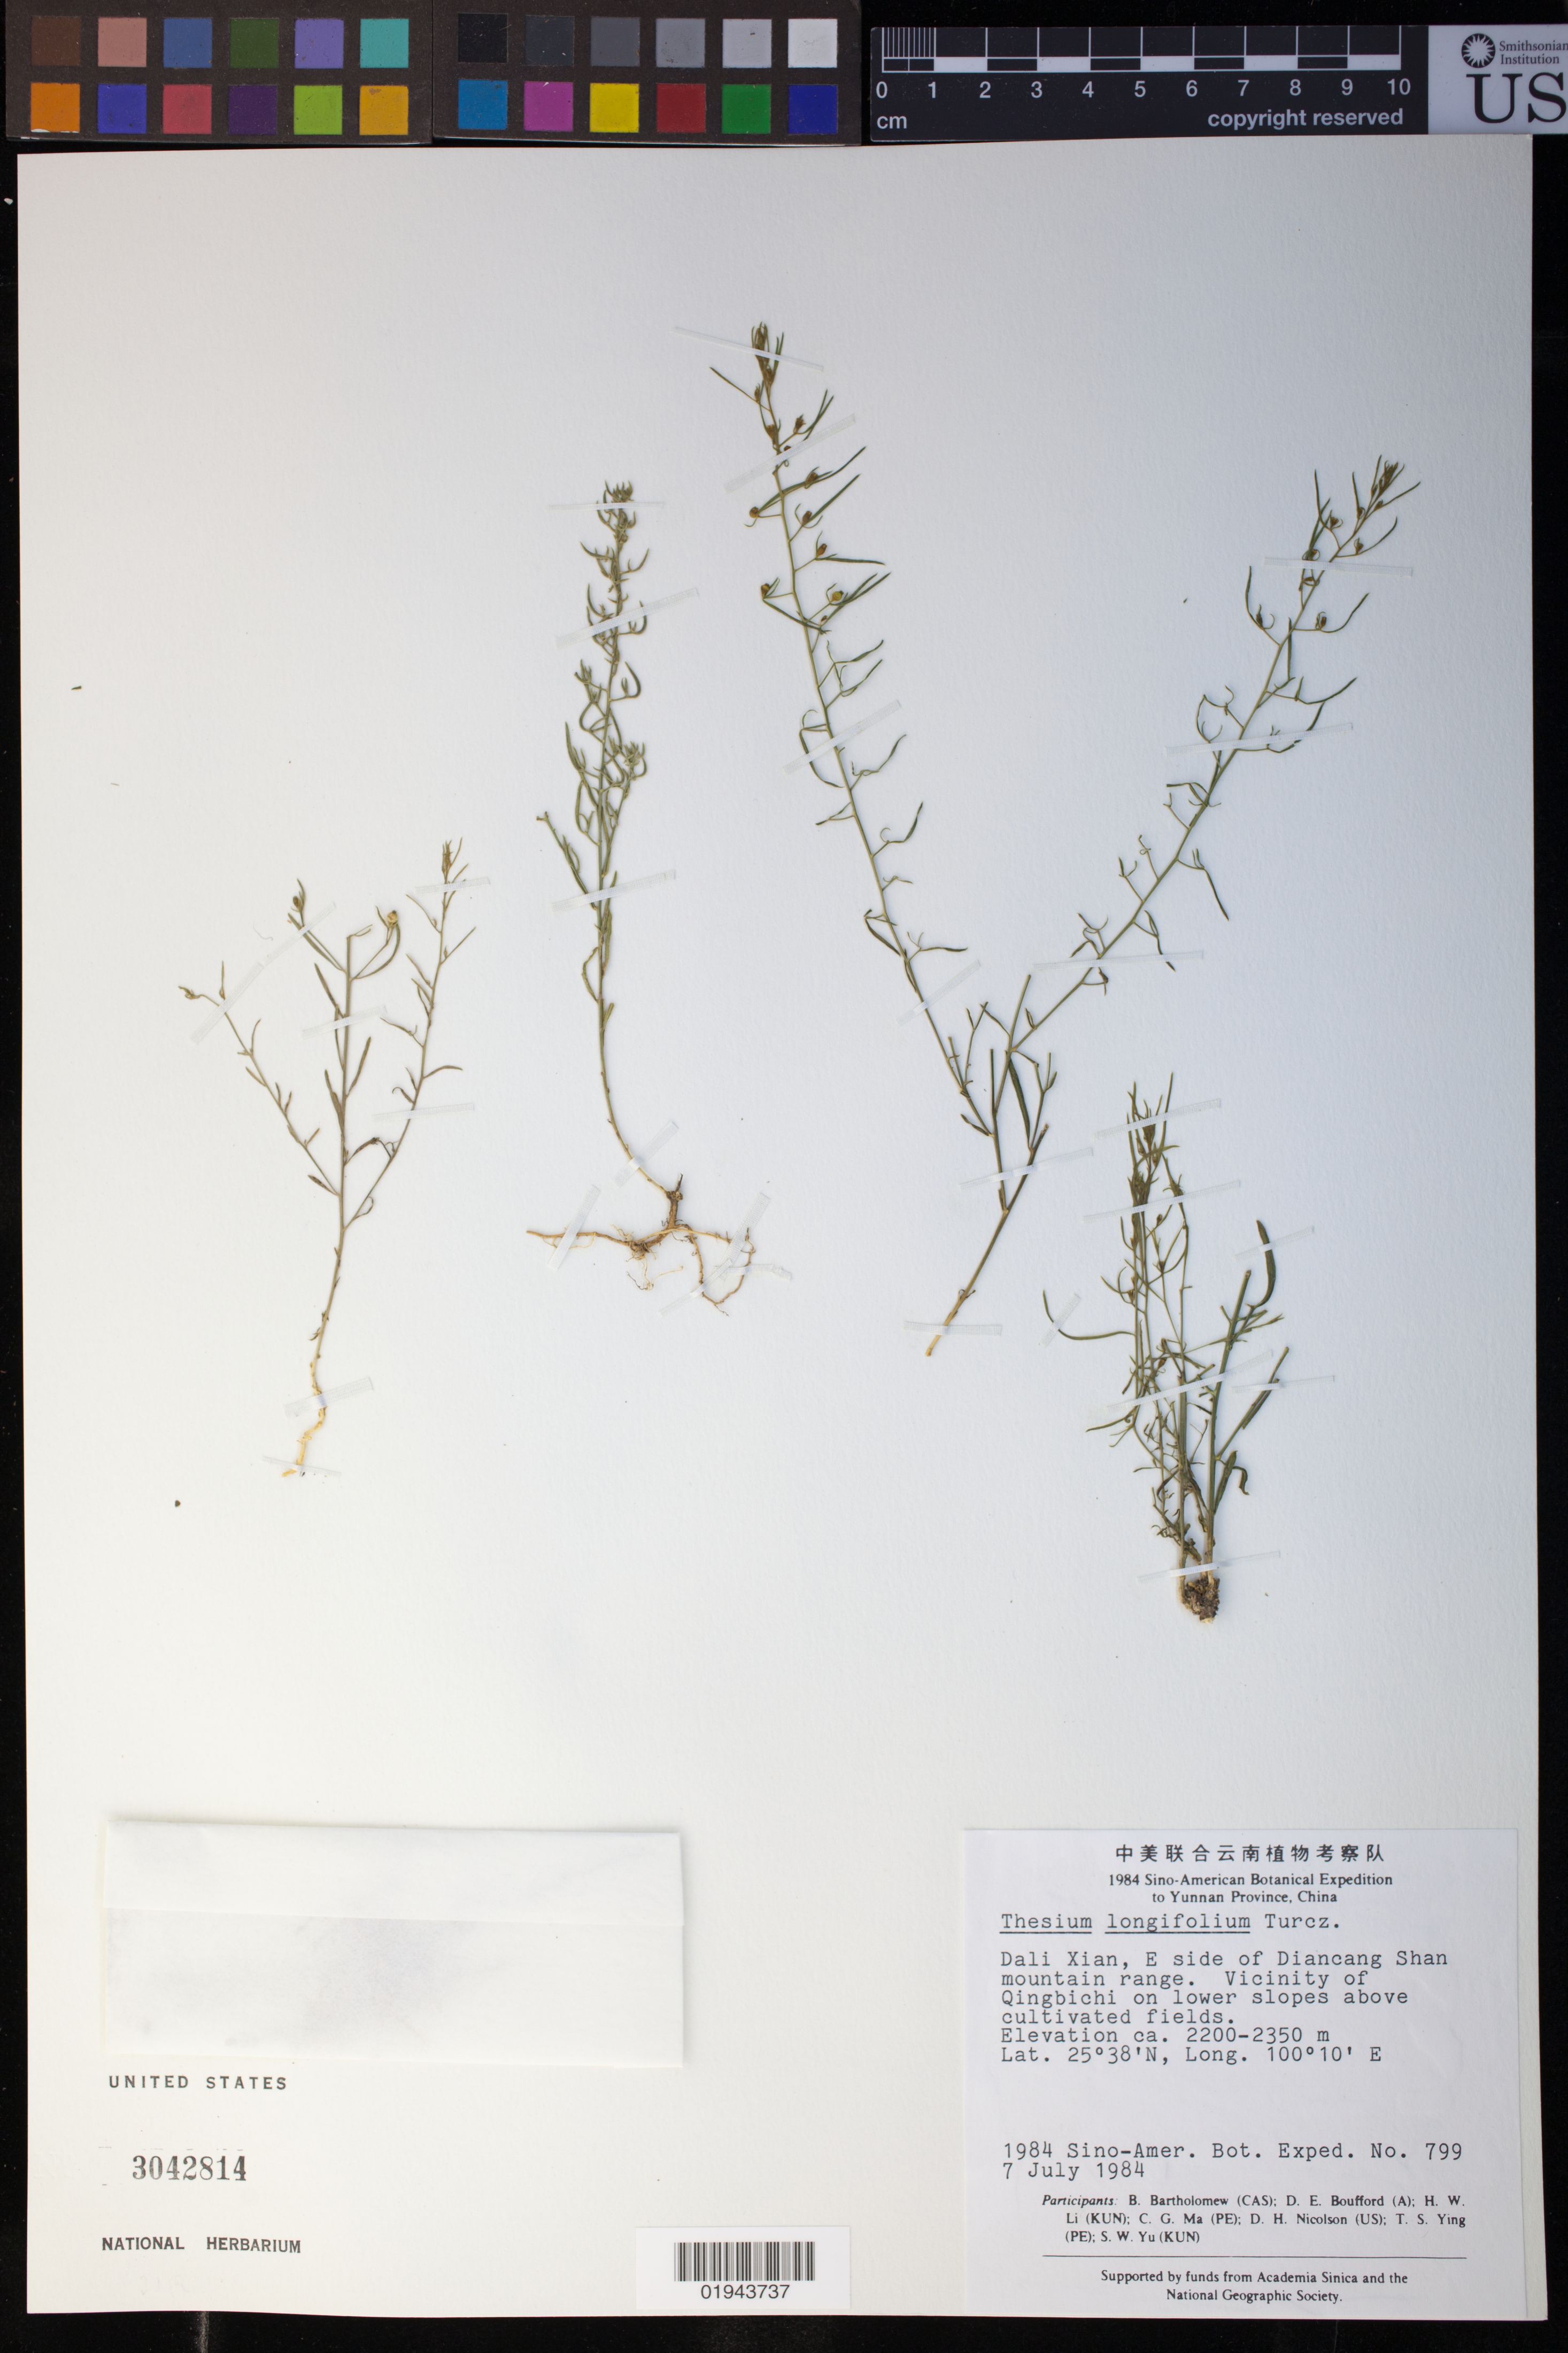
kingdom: Plantae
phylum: Tracheophyta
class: Magnoliopsida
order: Santalales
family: Thesiaceae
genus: Thesium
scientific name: Thesium longifolium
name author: Turcz.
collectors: B. Bartholomew, D. E. Boufford, H. W. Li, C. Ma, D. H. Nicolson & et al.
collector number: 799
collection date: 1984-07-07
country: China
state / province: Yunnan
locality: Dali Xian, E side of Diancang Shan mountain range. Vicinity of Qingbichi on lower slopes above cultivated fields.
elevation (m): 2200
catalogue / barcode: US 3042814